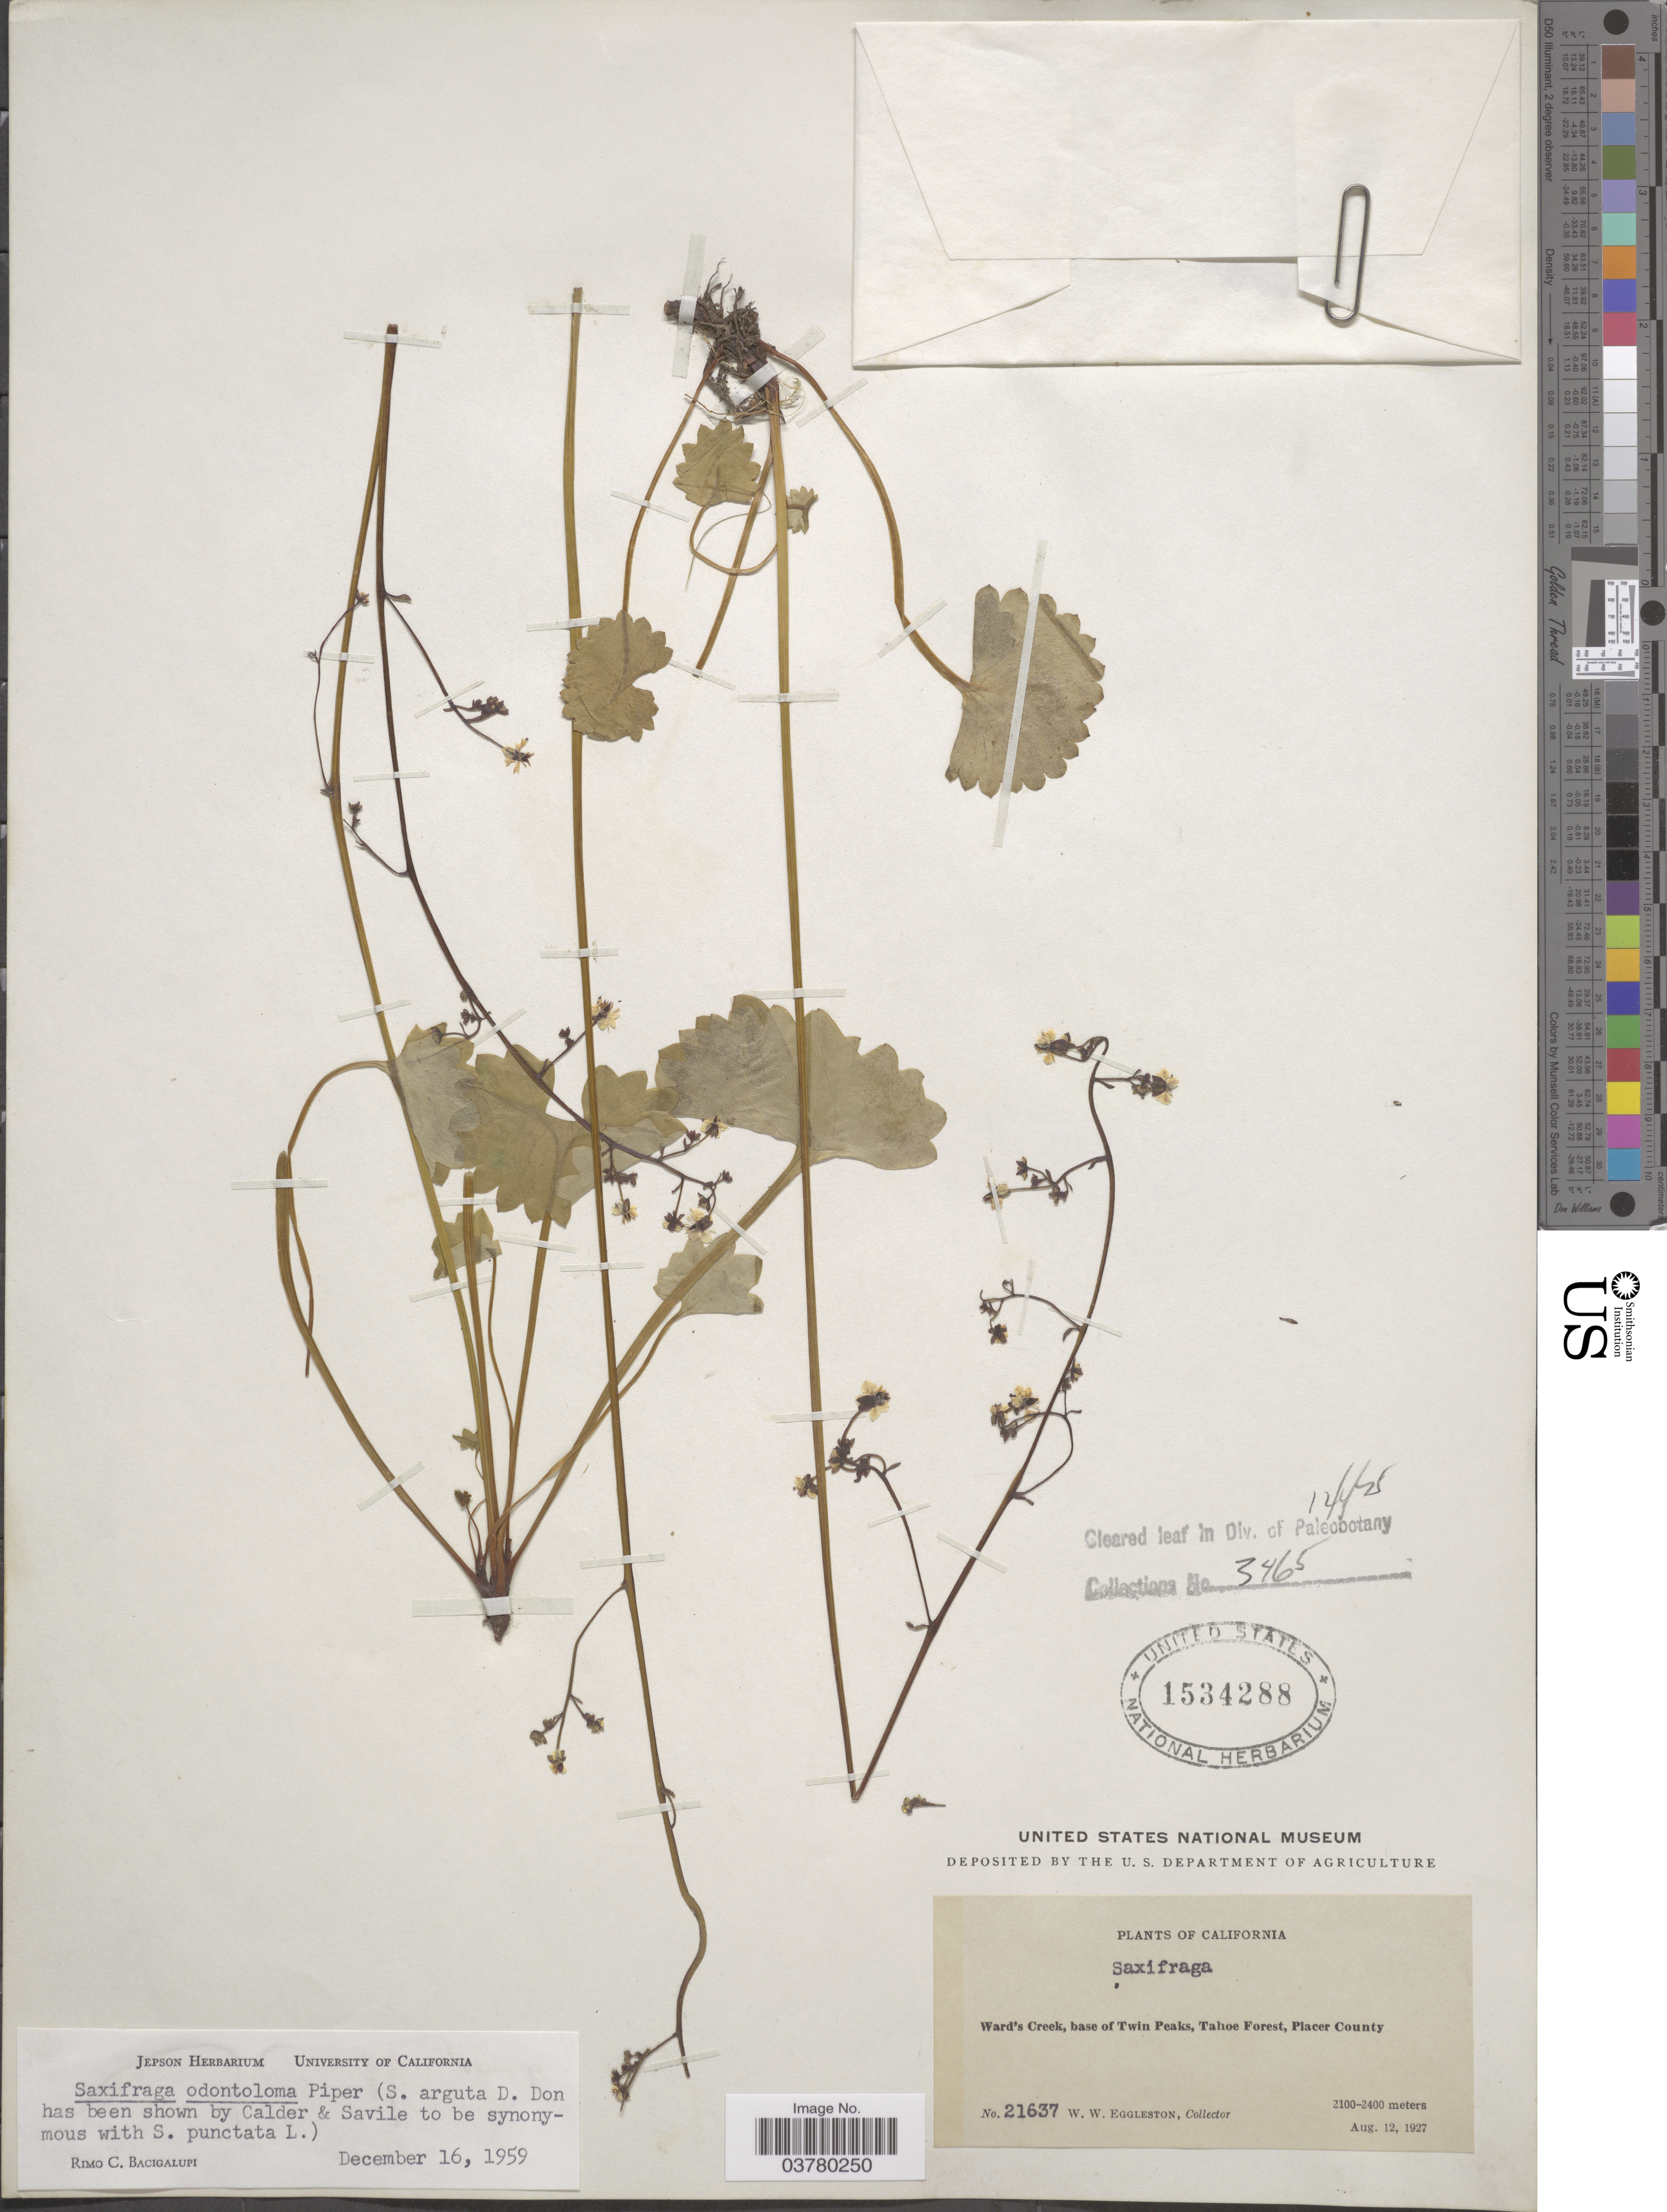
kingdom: Plantae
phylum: Tracheophyta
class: Magnoliopsida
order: Saxifragales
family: Saxifragaceae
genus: Micranthes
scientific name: Micranthes odontoloma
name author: (Piper) A. Heller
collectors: W. W. Eggleston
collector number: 21637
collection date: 1927-08-12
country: United States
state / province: California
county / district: Placer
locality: Ward's Creek, base of Twin Peaks, Tahoe Forest, Placer County.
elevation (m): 2100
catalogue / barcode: US 1534288